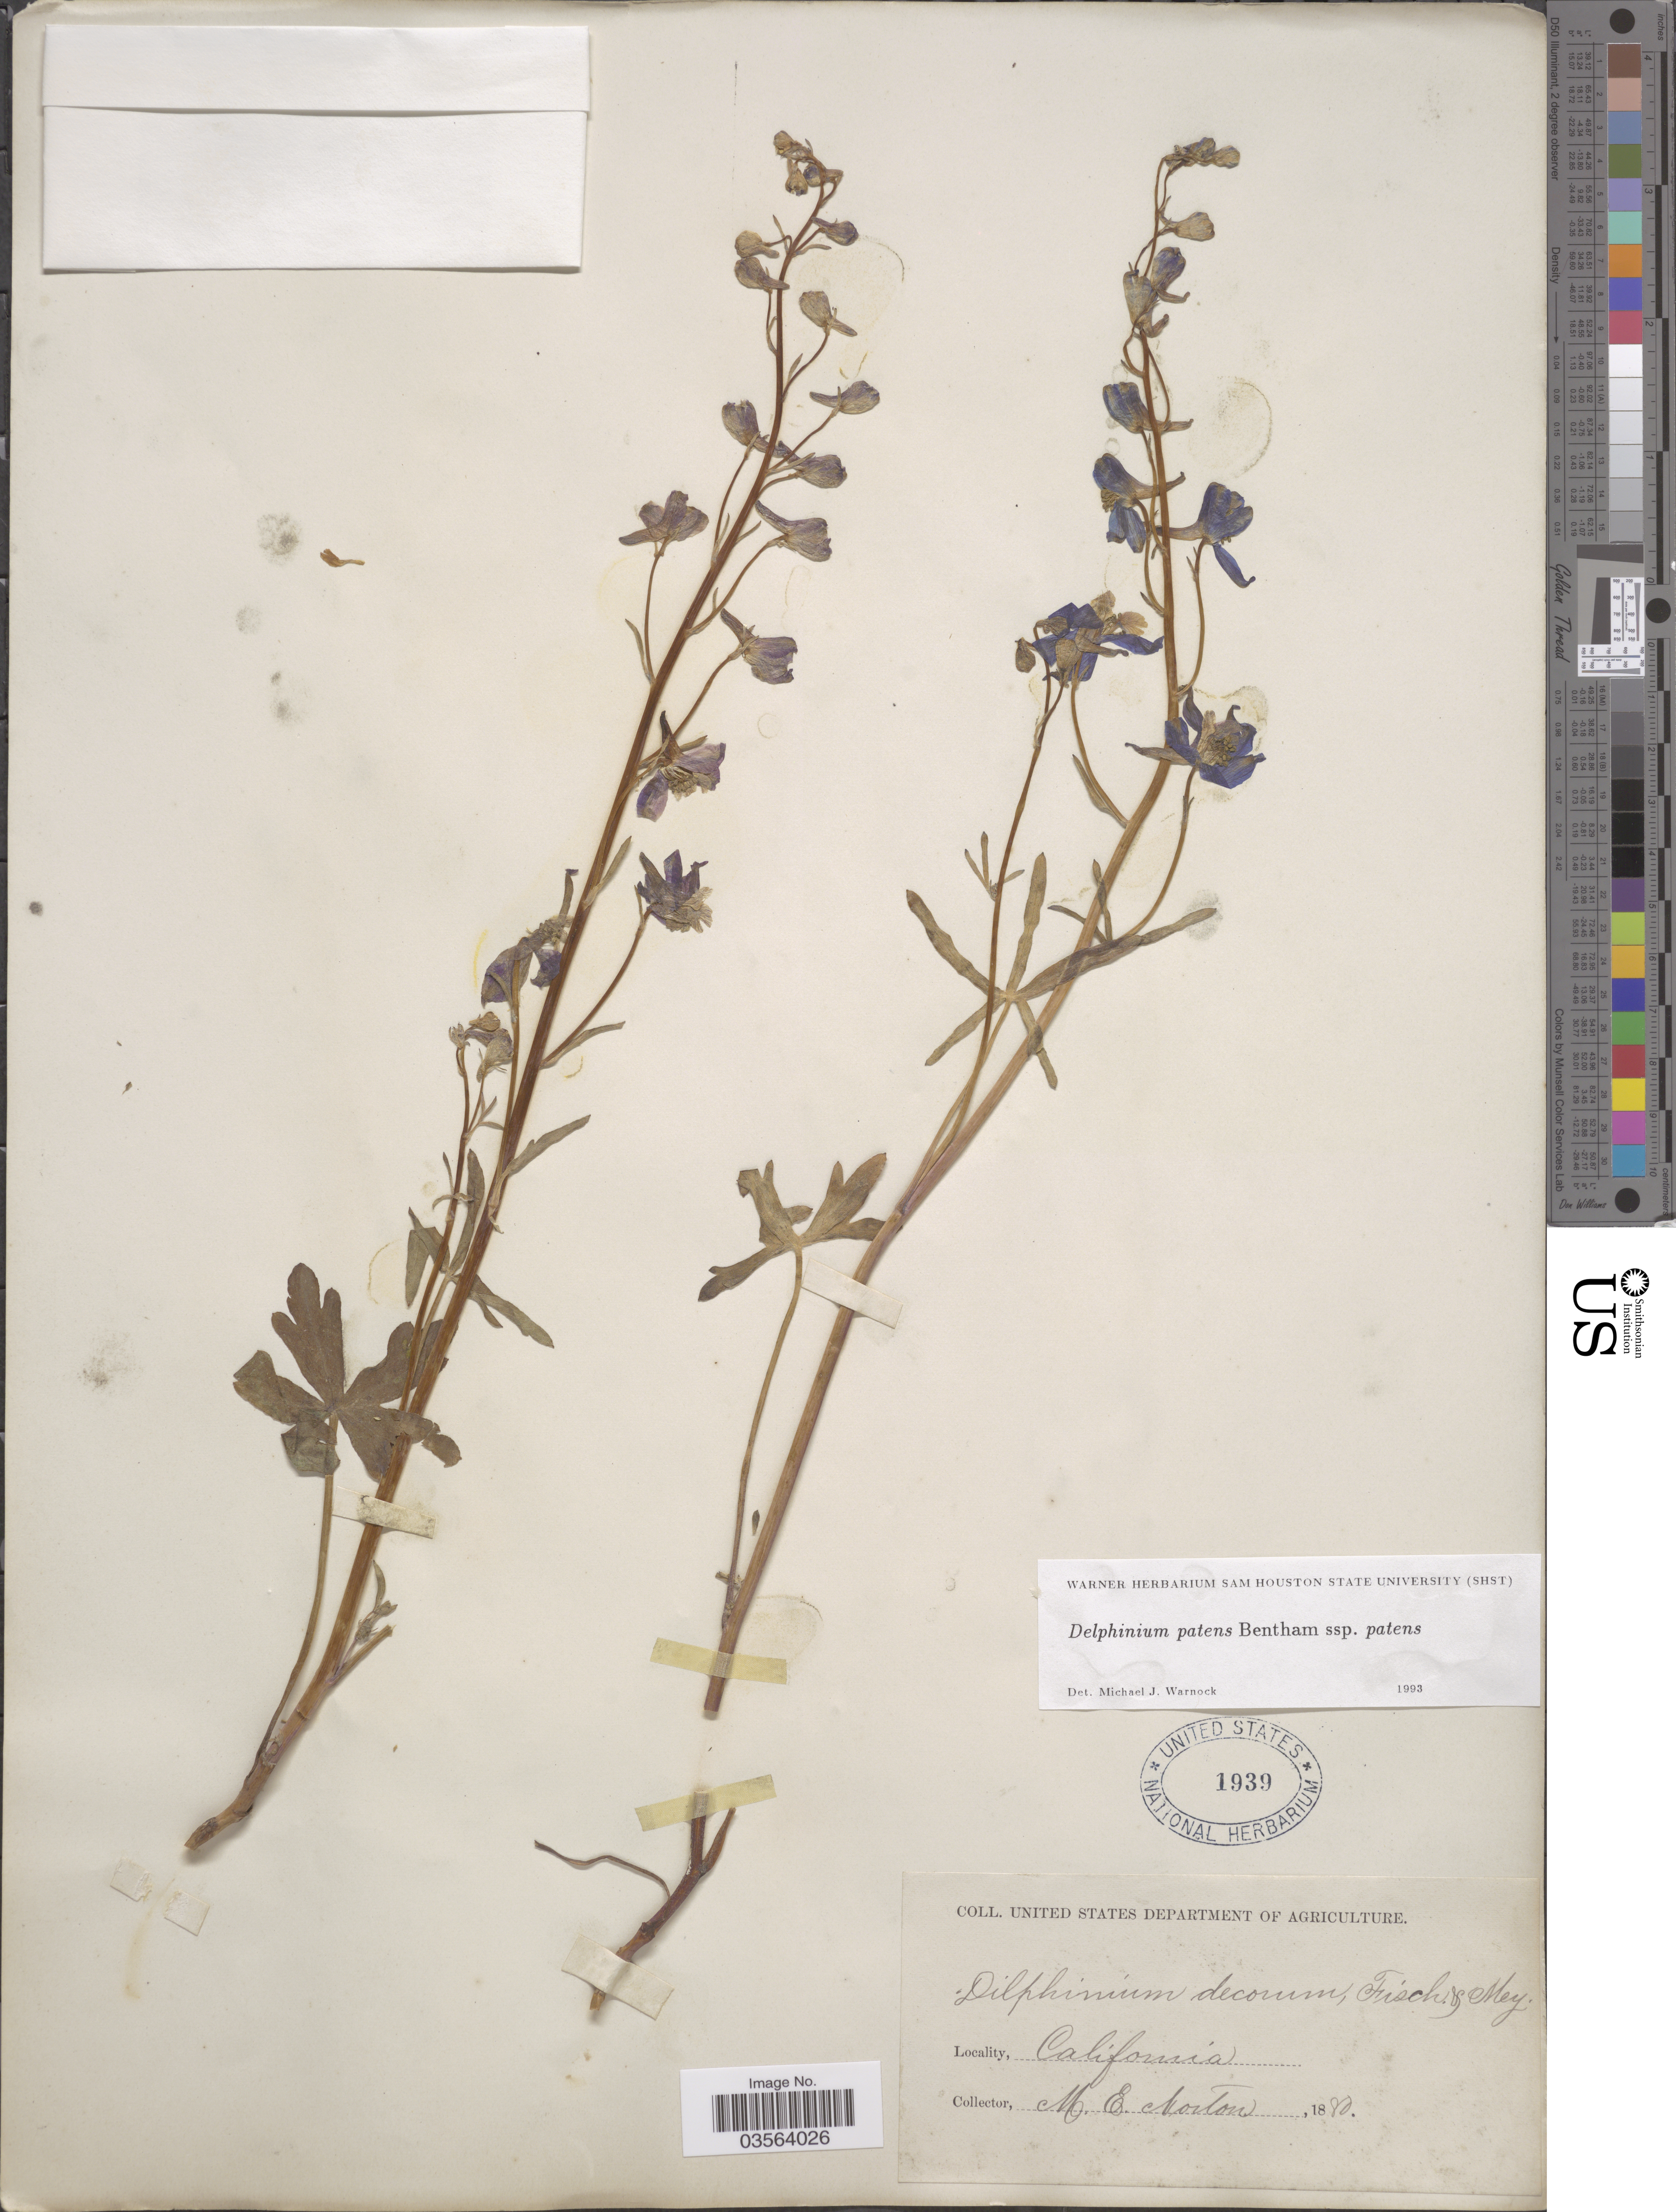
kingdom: Plantae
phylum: Tracheophyta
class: Magnoliopsida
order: Ranunculales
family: Ranunculaceae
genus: Delphinium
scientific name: Delphinium patens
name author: Benth.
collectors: M. Norton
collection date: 1880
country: United States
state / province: California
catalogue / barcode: US 1939